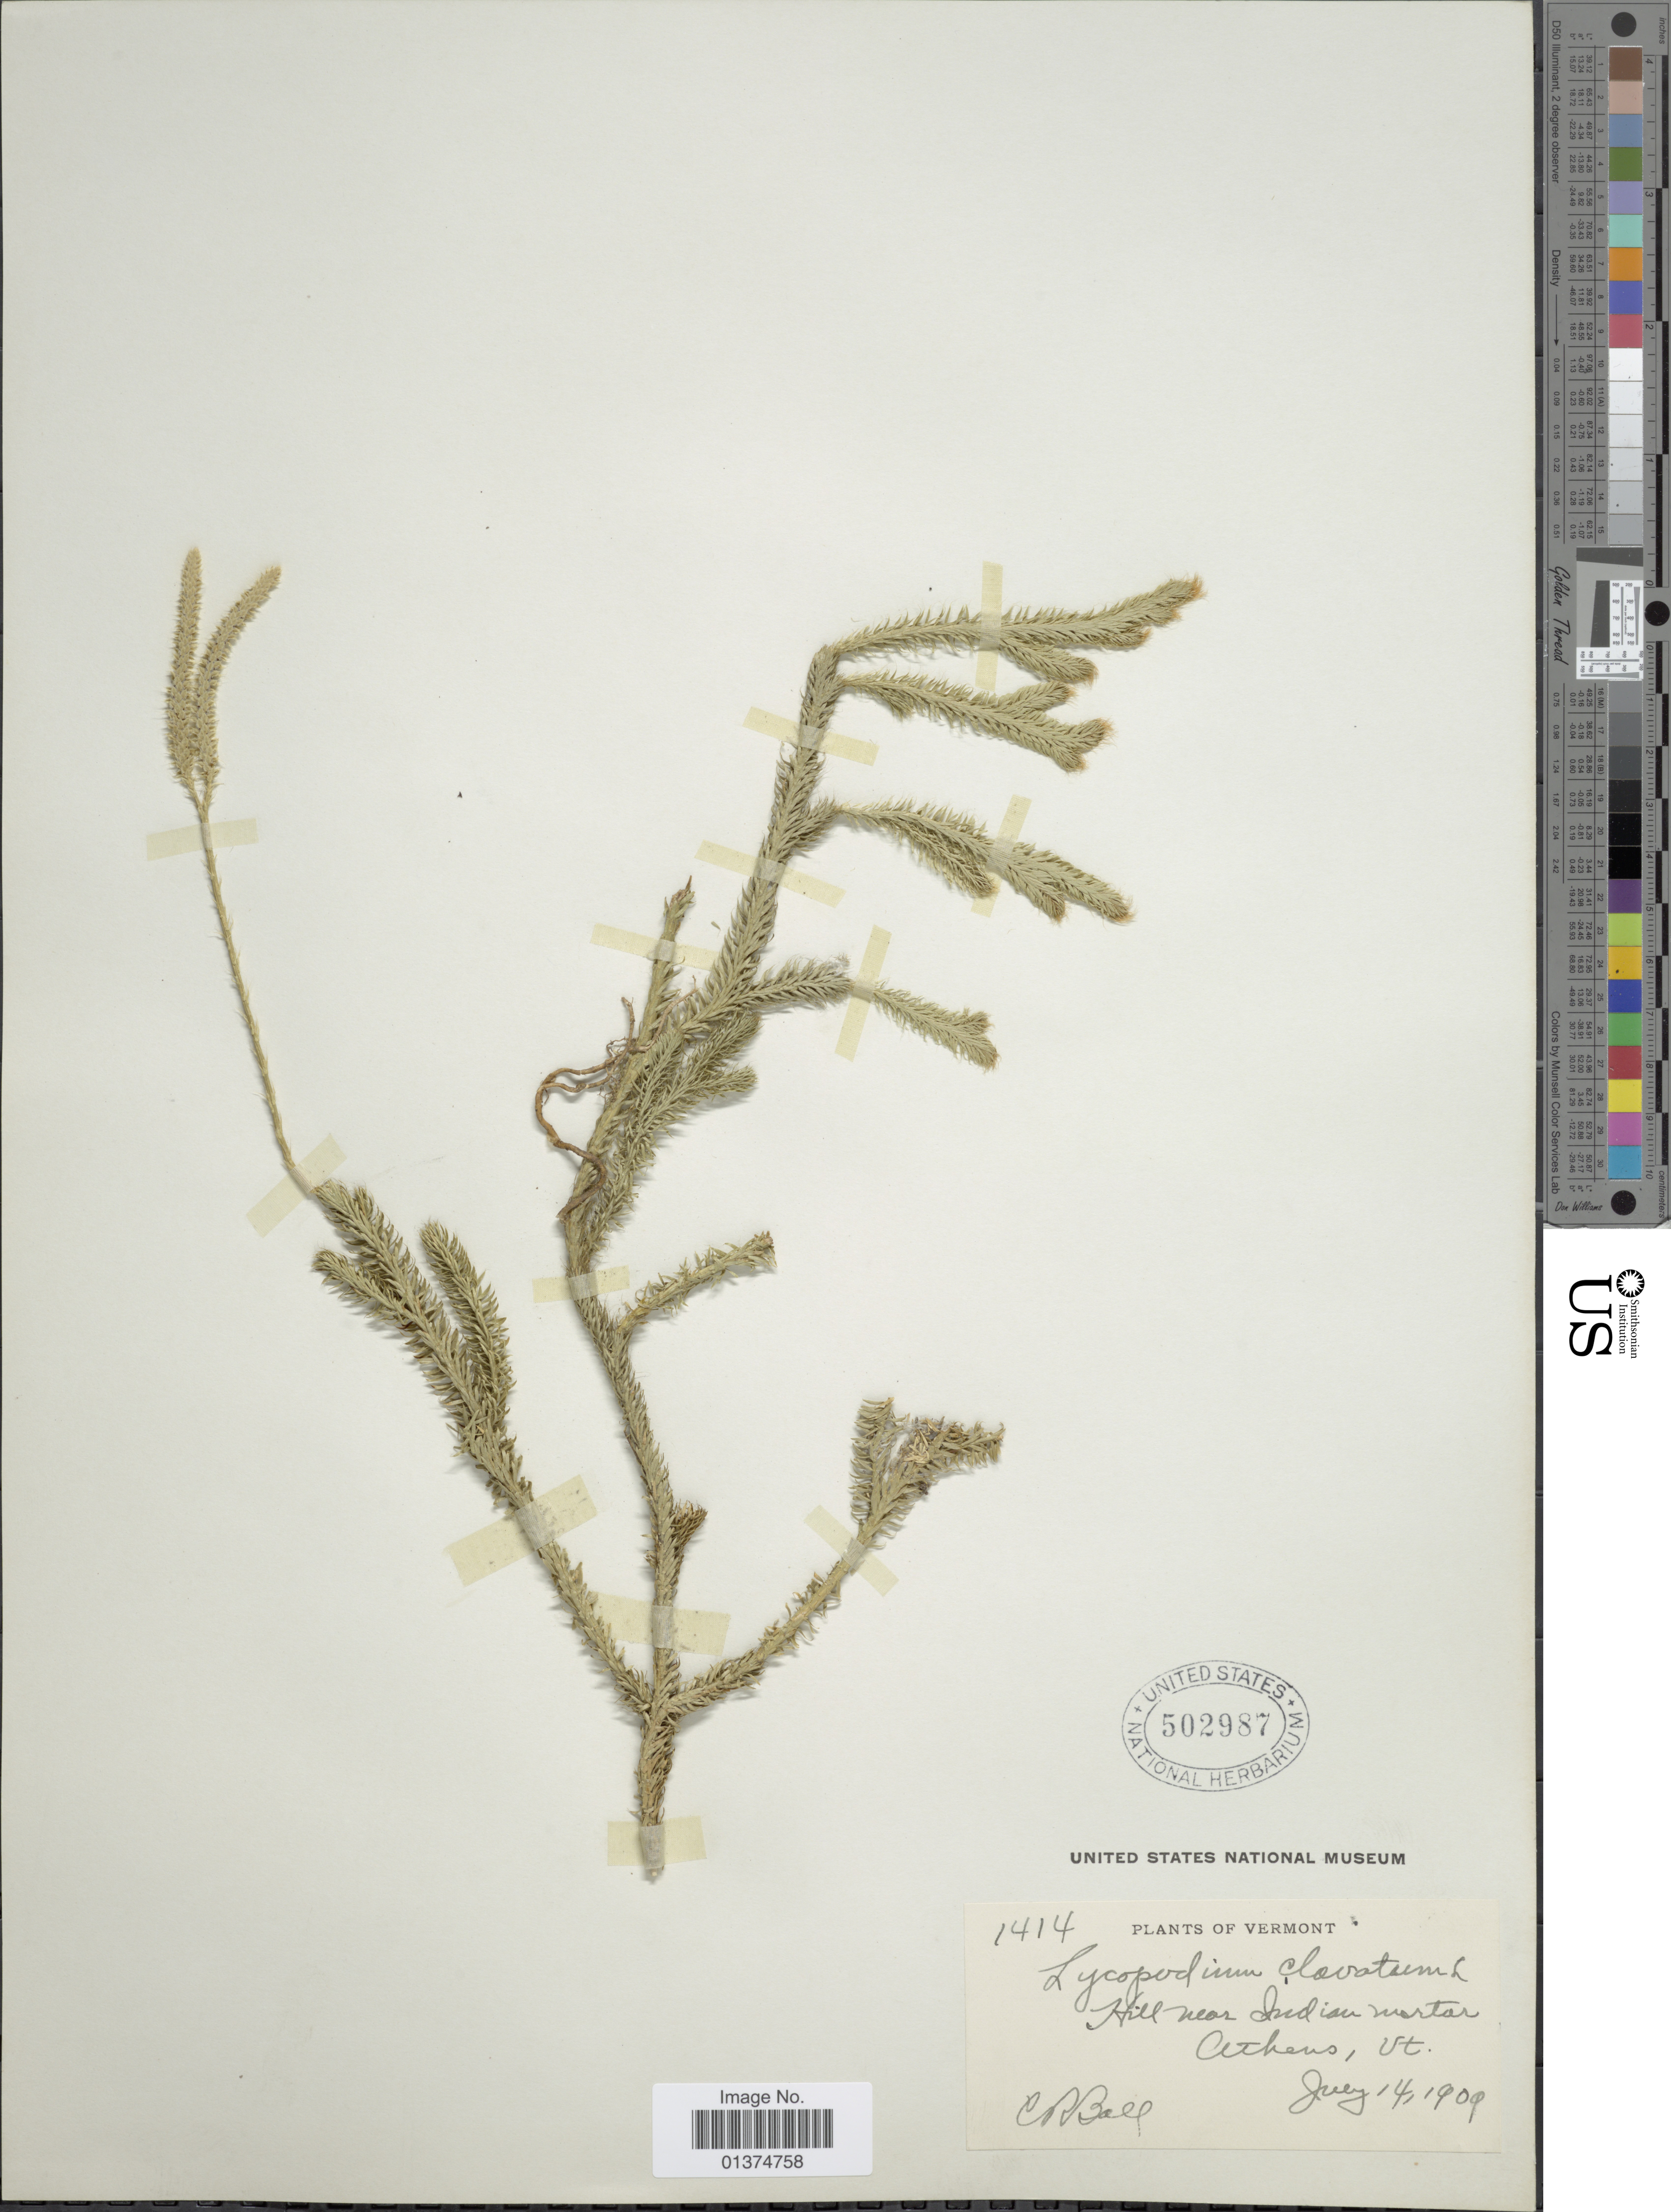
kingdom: Plantae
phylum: Tracheophyta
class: Lycopodiopsida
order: Lycopodiales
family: Lycopodiaceae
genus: Lycopodium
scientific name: Lycopodium clavatum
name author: L.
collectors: C. R. Ball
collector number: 1414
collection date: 1909-07-14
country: United States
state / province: Vermont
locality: Hill near Indian mortar, Athens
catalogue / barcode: US 502987